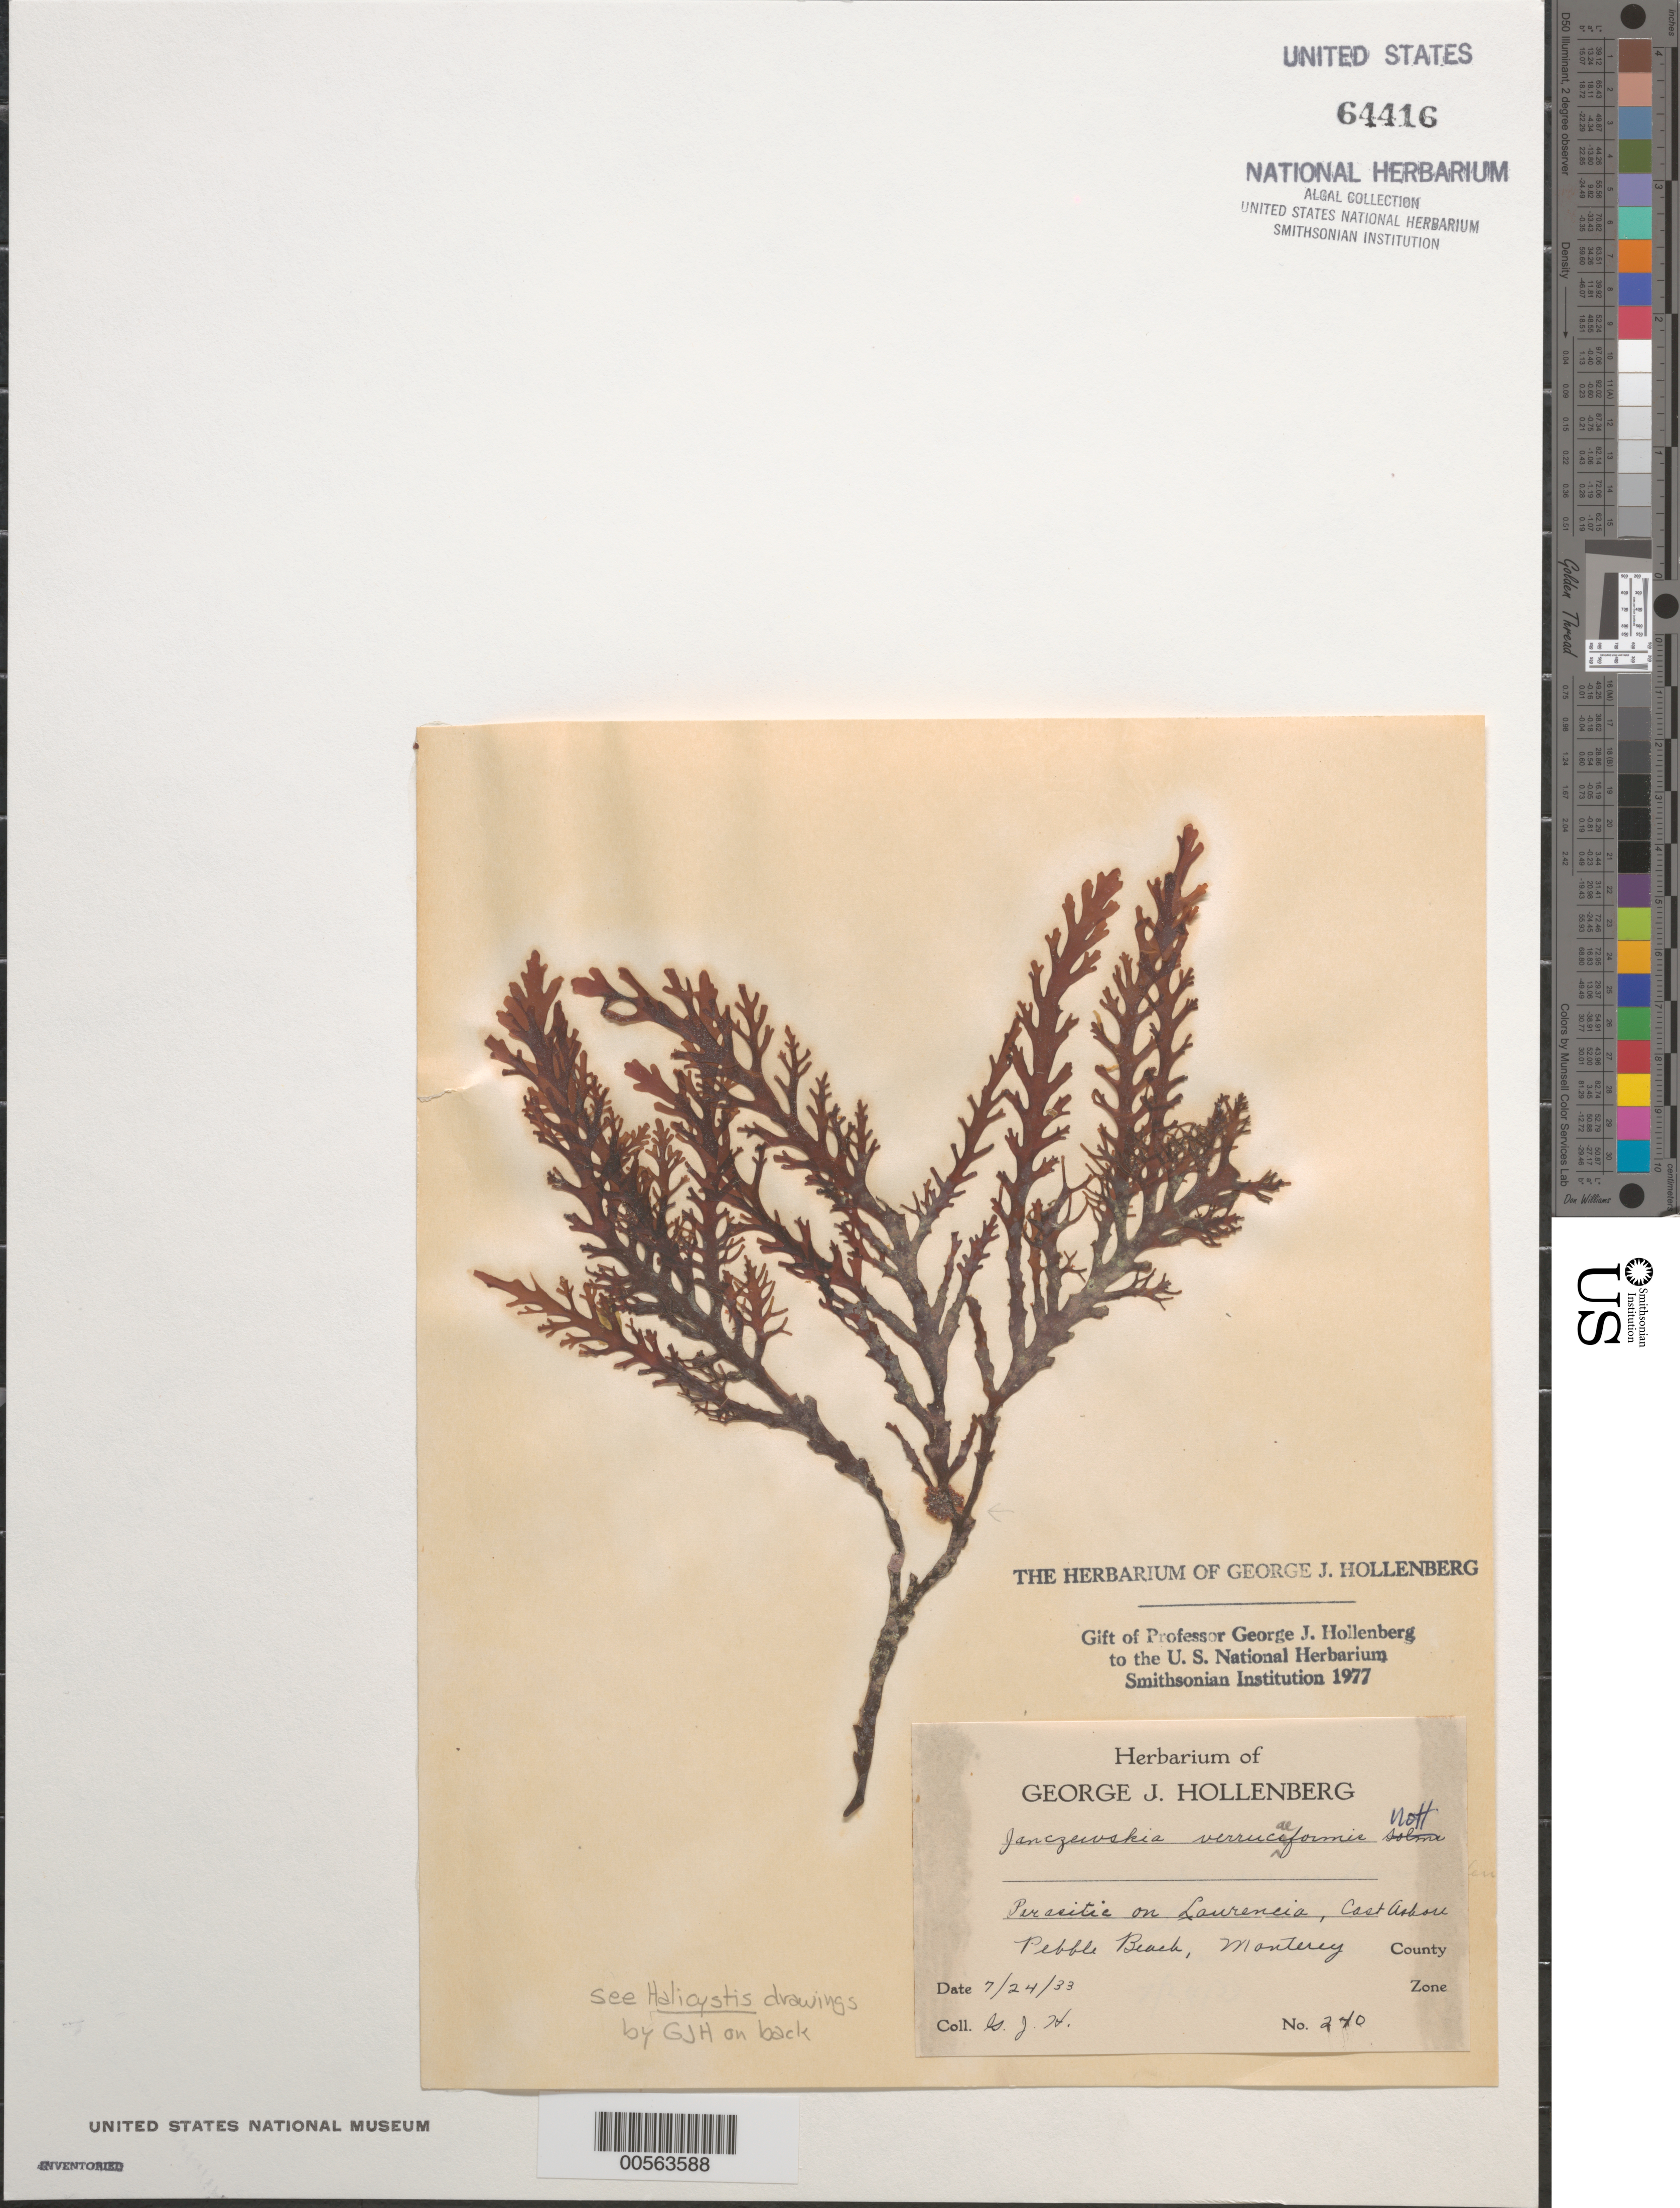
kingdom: Plantae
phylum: Rhodophyta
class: Florideophyceae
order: Ceramiales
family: Rhodomelaceae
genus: Janczewskia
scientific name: Janczewskia verrucaeformis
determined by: Hollenberg, George J.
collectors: G. Hollenberg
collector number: GJH 240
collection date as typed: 24 Jul 1933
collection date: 1933-07-24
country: United States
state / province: California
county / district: Monterey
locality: Pebble Beach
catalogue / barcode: US 64416